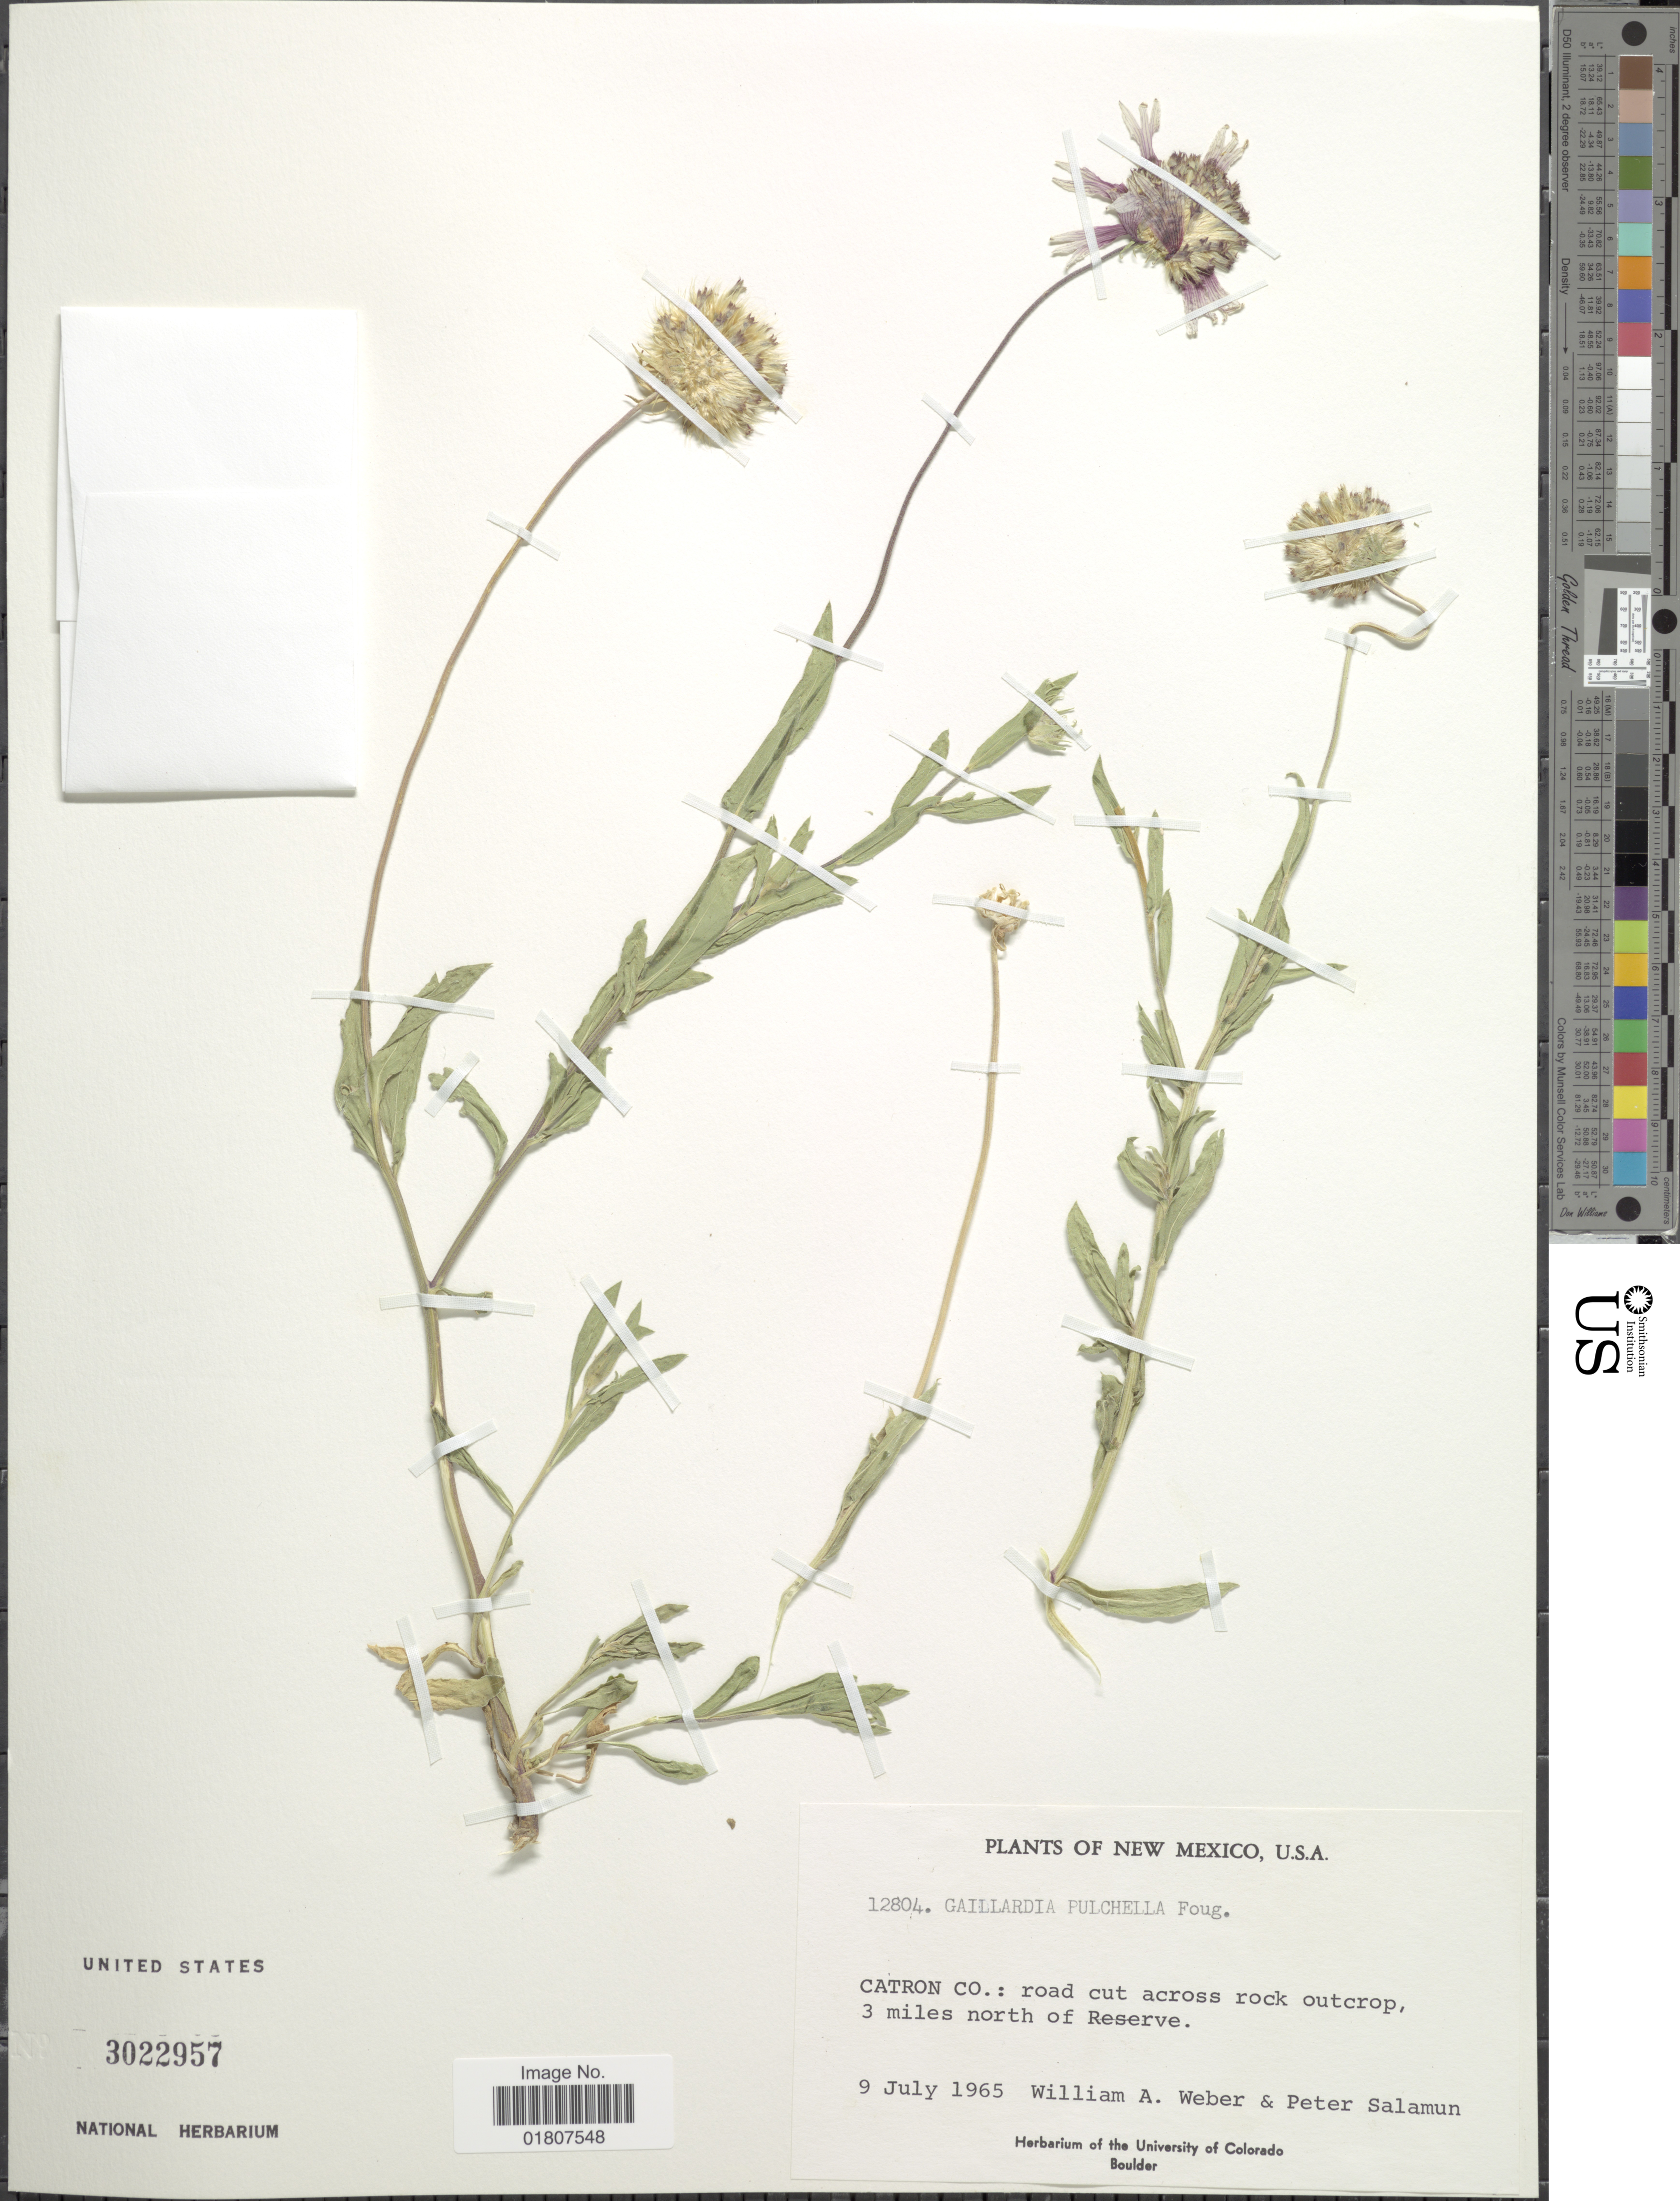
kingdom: Plantae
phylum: Tracheophyta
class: Magnoliopsida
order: Asterales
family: Asteraceae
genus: Gaillardia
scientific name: Gaillardia pulchella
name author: Foug.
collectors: W. A. Weber & P. Salamun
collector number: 12804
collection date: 1965-07-09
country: United States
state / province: New Mexico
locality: Catron Co.: road cut across rock outcrop, 3 miles north of Reserve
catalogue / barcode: US 3022957